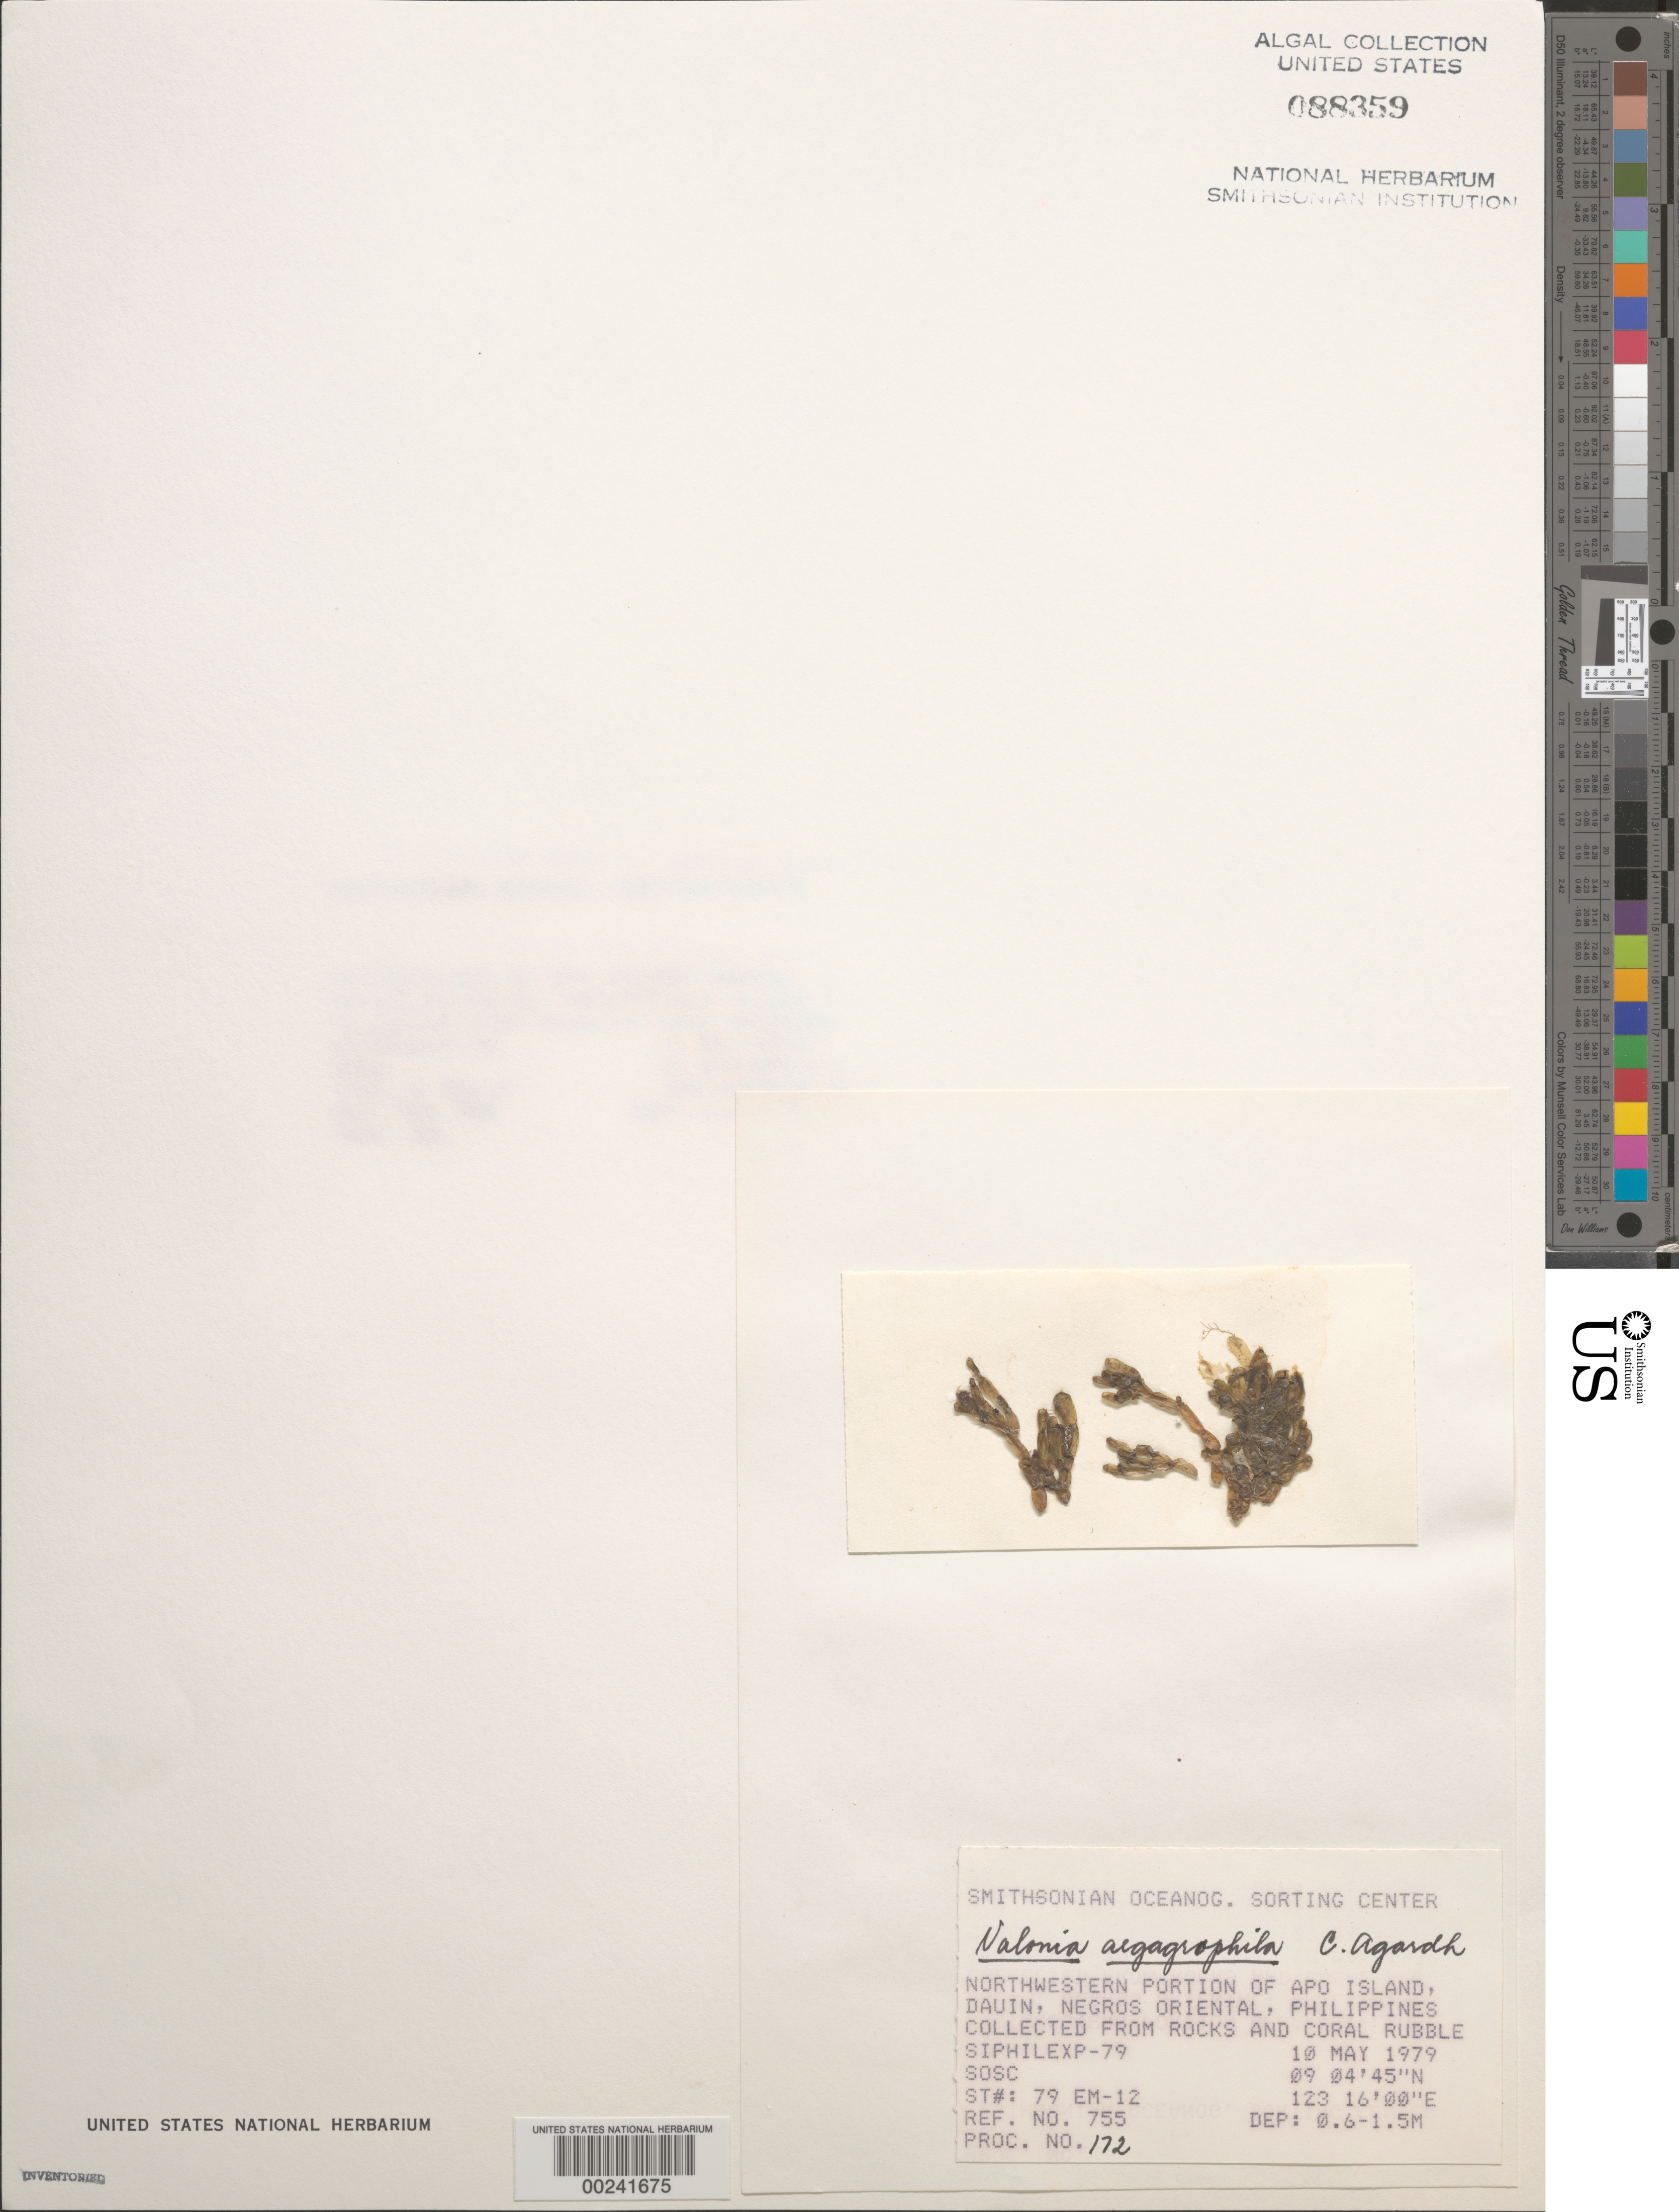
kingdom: Plantae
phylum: Chlorophyta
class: Ulvophyceae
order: Siphonocladales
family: Valoniaceae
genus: Valonia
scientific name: Valonia aegagropila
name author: C. Agardh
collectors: SOSC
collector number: Station 79 Em-12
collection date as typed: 10 May 1979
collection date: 1979-05-10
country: Philippines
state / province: Central Visayas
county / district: Negros Oriental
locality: Apo island, dauin, negros oriental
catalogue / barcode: US 88359